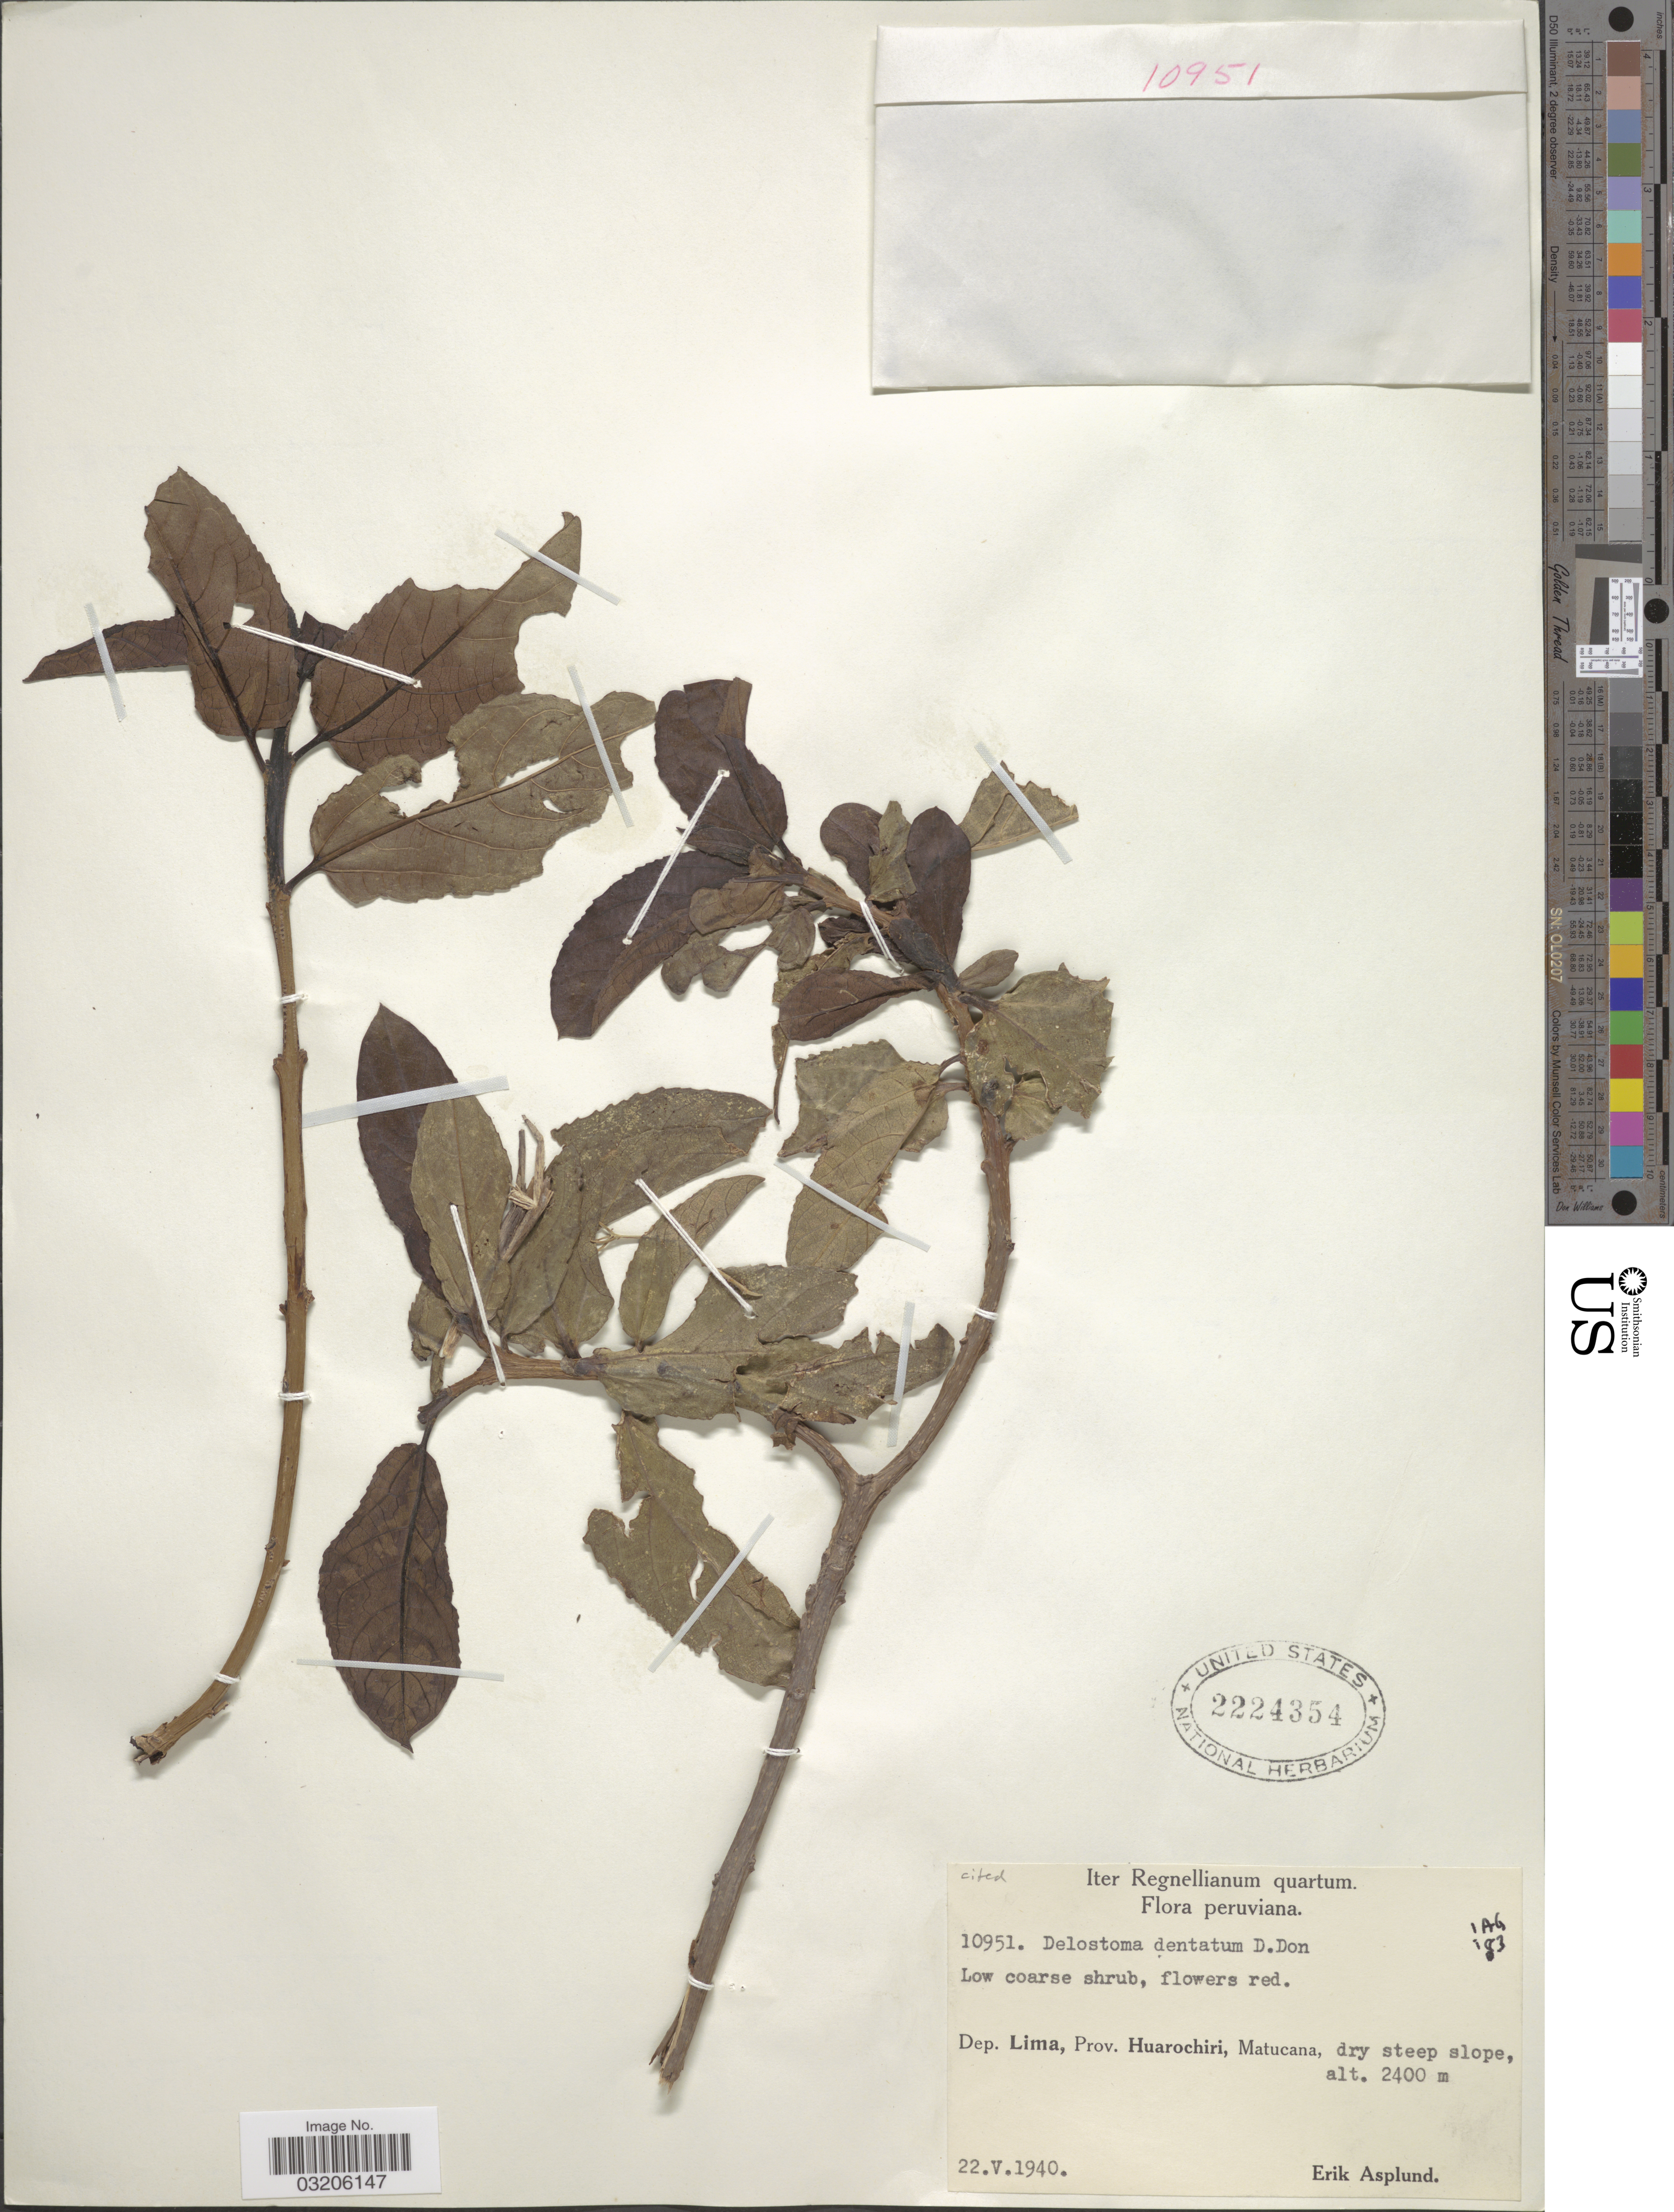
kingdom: Plantae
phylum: Tracheophyta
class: Magnoliopsida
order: Lamiales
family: Bignoniaceae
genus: Delostoma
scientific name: Delostoma dentatum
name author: D. Don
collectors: E. Asplund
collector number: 10951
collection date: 1940-05-22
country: Peru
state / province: Lima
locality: Dep. Lima, Prov. Huarochiri, Matucana.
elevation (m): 2400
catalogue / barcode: US 2224354